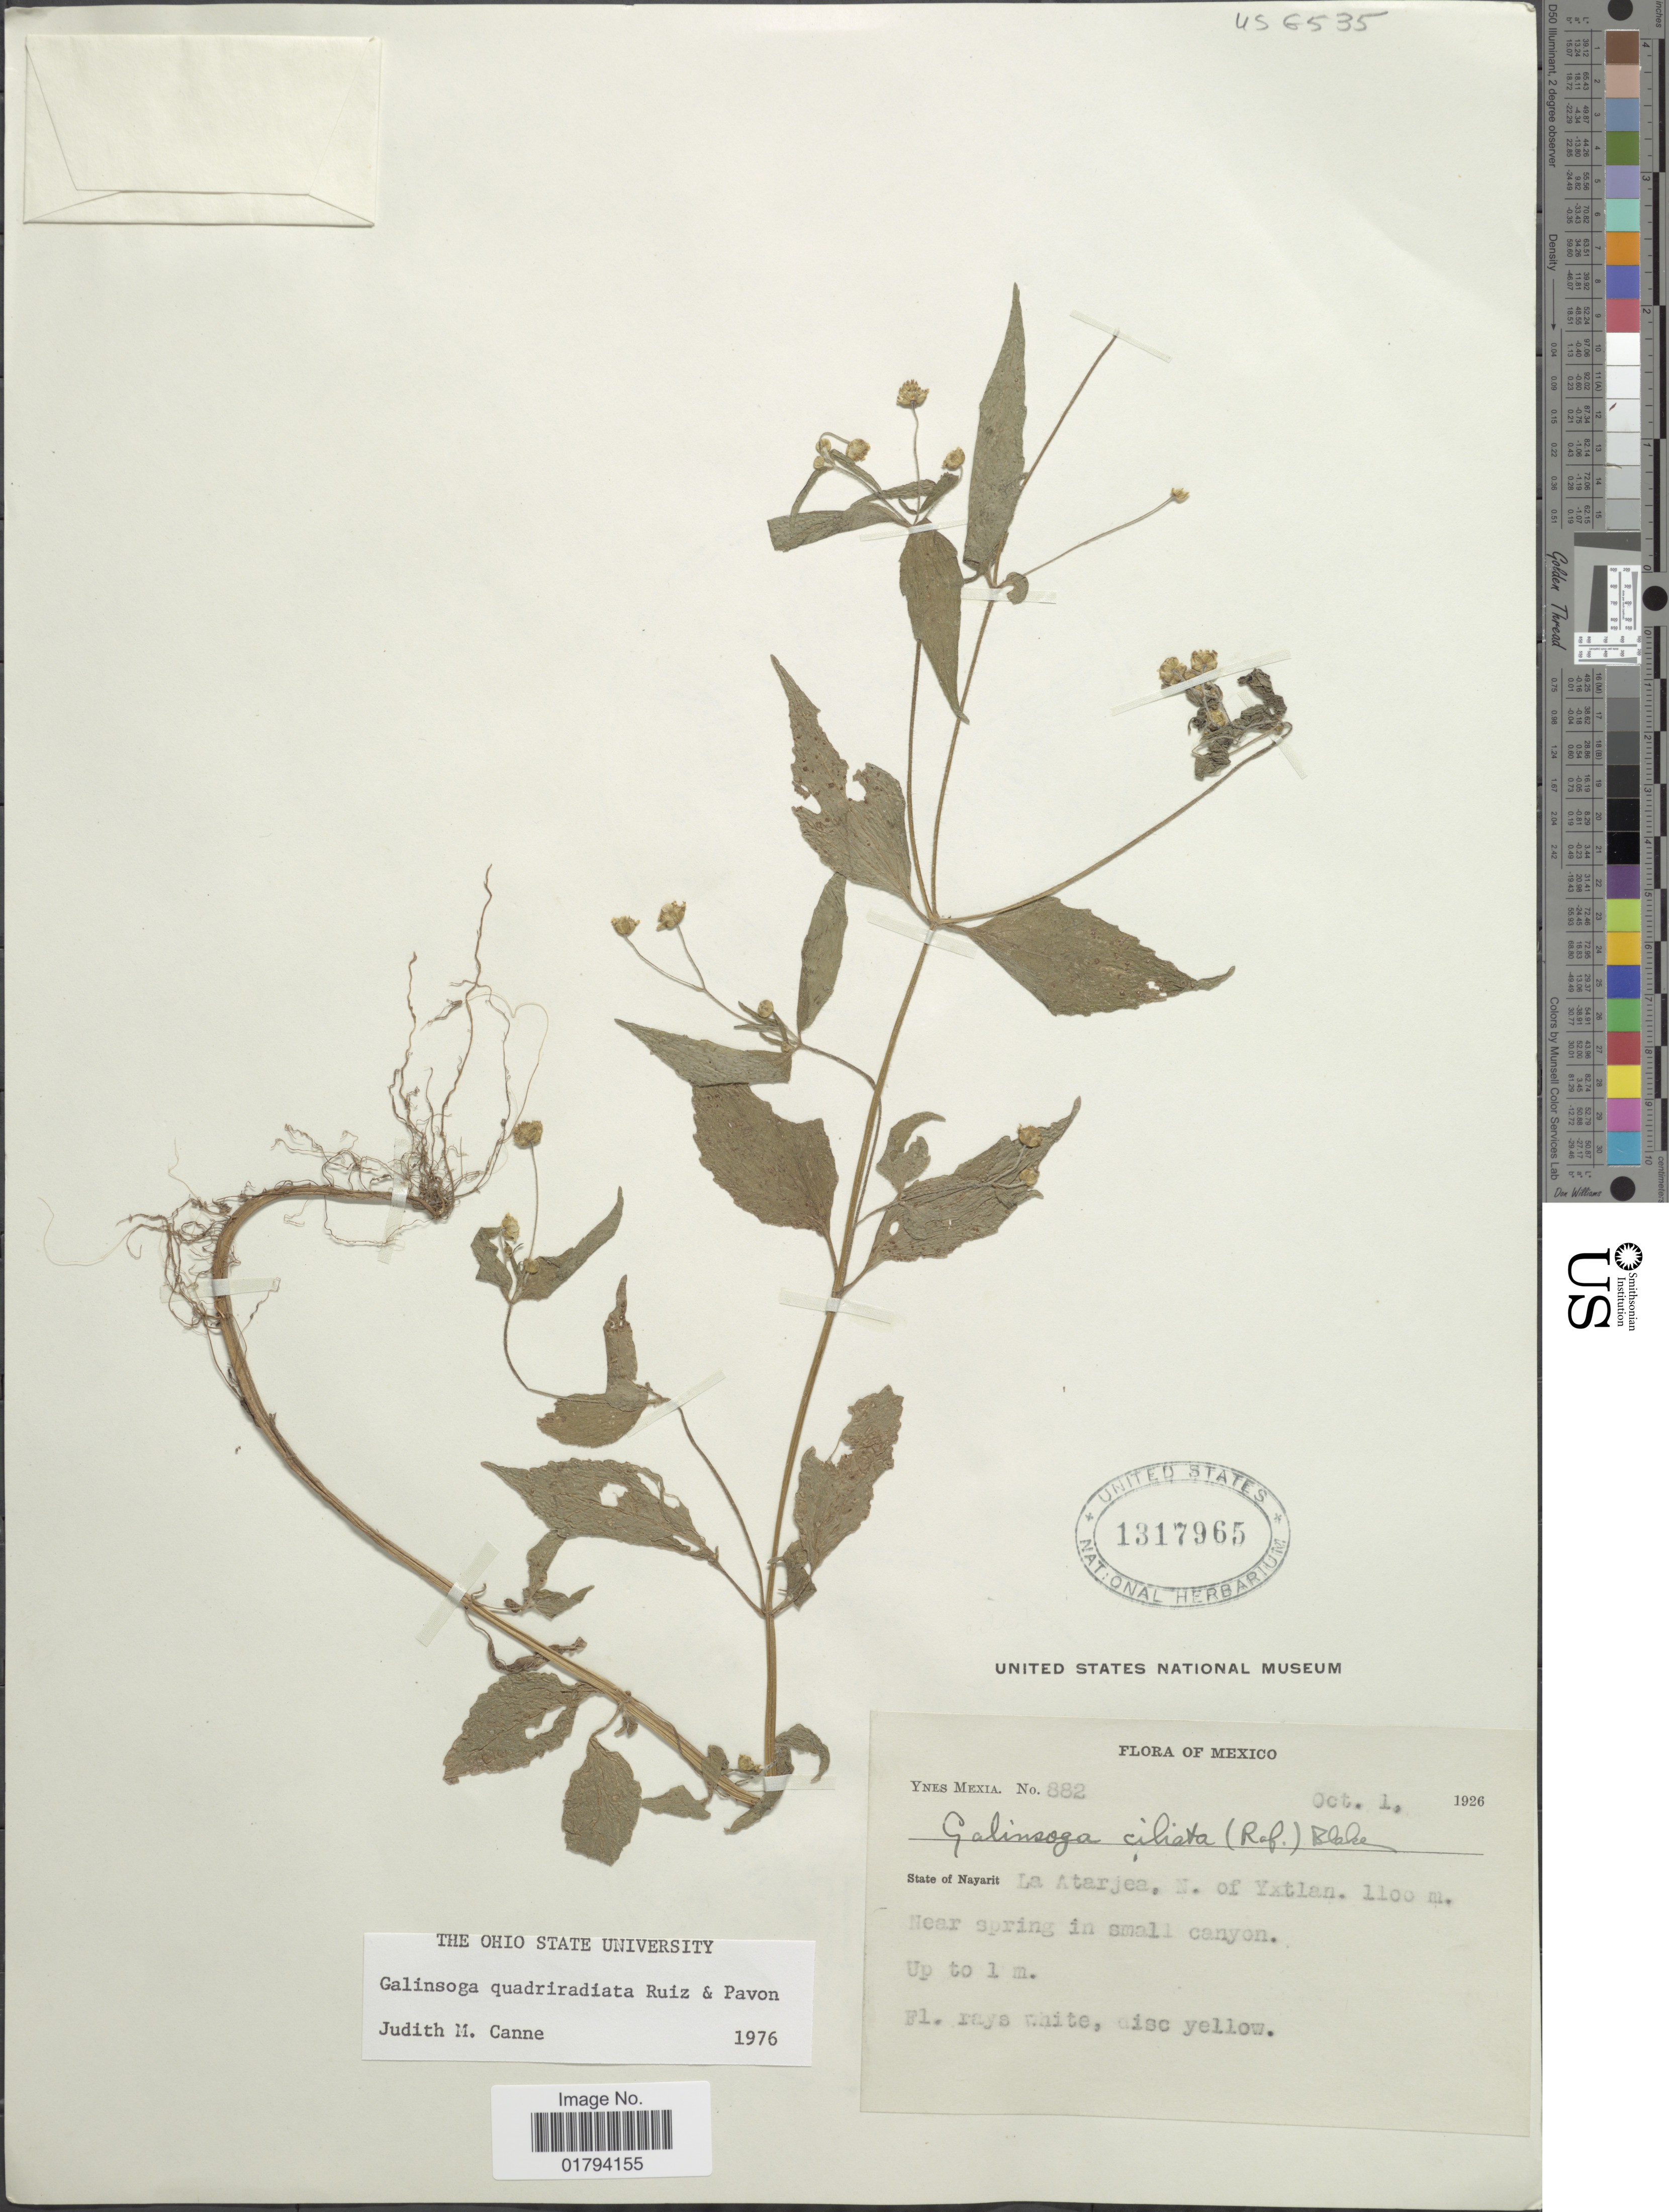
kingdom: Plantae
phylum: Tracheophyta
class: Magnoliopsida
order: Asterales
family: Asteraceae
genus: Galinsoga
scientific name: Galinsoga quadriradiata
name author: Ruiz & Pav.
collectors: Y. Mexia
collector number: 882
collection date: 1926-10-01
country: Mexico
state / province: Nayarit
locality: La Atarjea, N. of Yxtlan, near spring in small canyon.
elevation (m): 100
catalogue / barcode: US 1317965